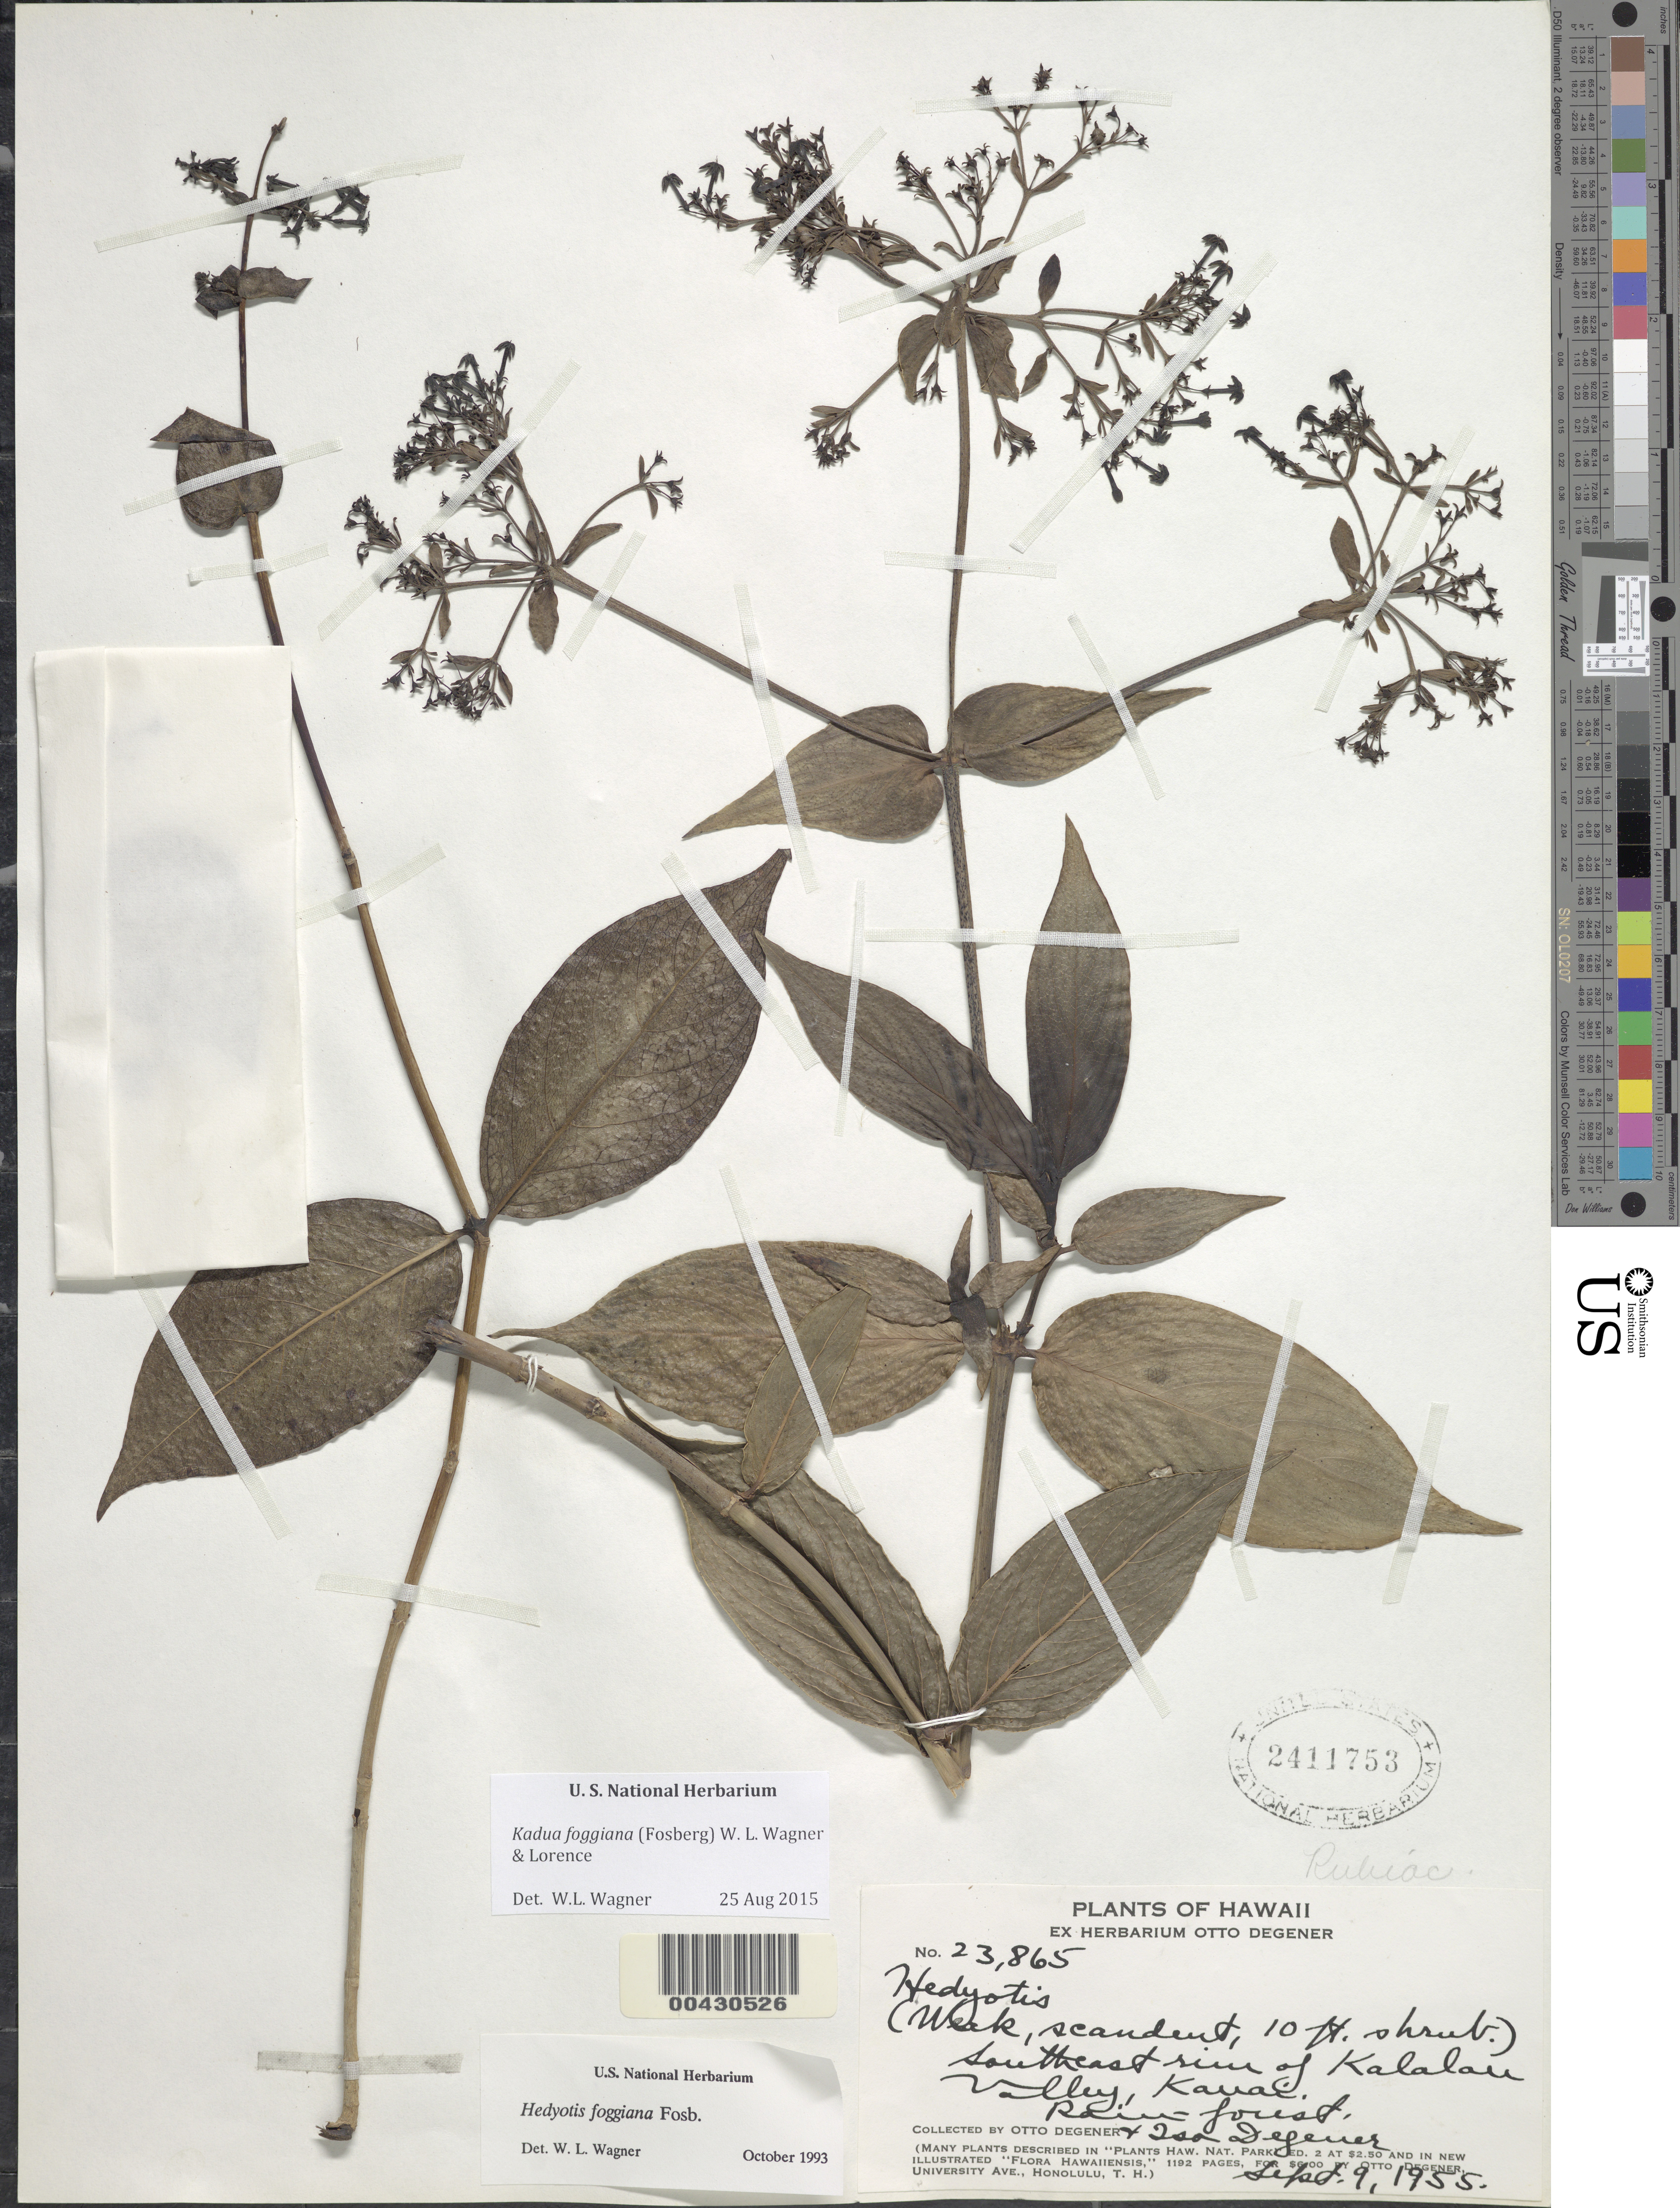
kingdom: Plantae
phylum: Tracheophyta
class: Magnoliopsida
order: Gentianales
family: Rubiaceae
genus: Kadua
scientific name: Kadua foggiana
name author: (Fosberg) W.L. Wagner & Lorence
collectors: O. Degener & I. Degener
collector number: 23865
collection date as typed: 9 Sep 1955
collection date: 1955-09-09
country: United States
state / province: Hawaii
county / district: Honolulu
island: Oahu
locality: SE rim of Kalalau Valley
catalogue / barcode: US 2411753